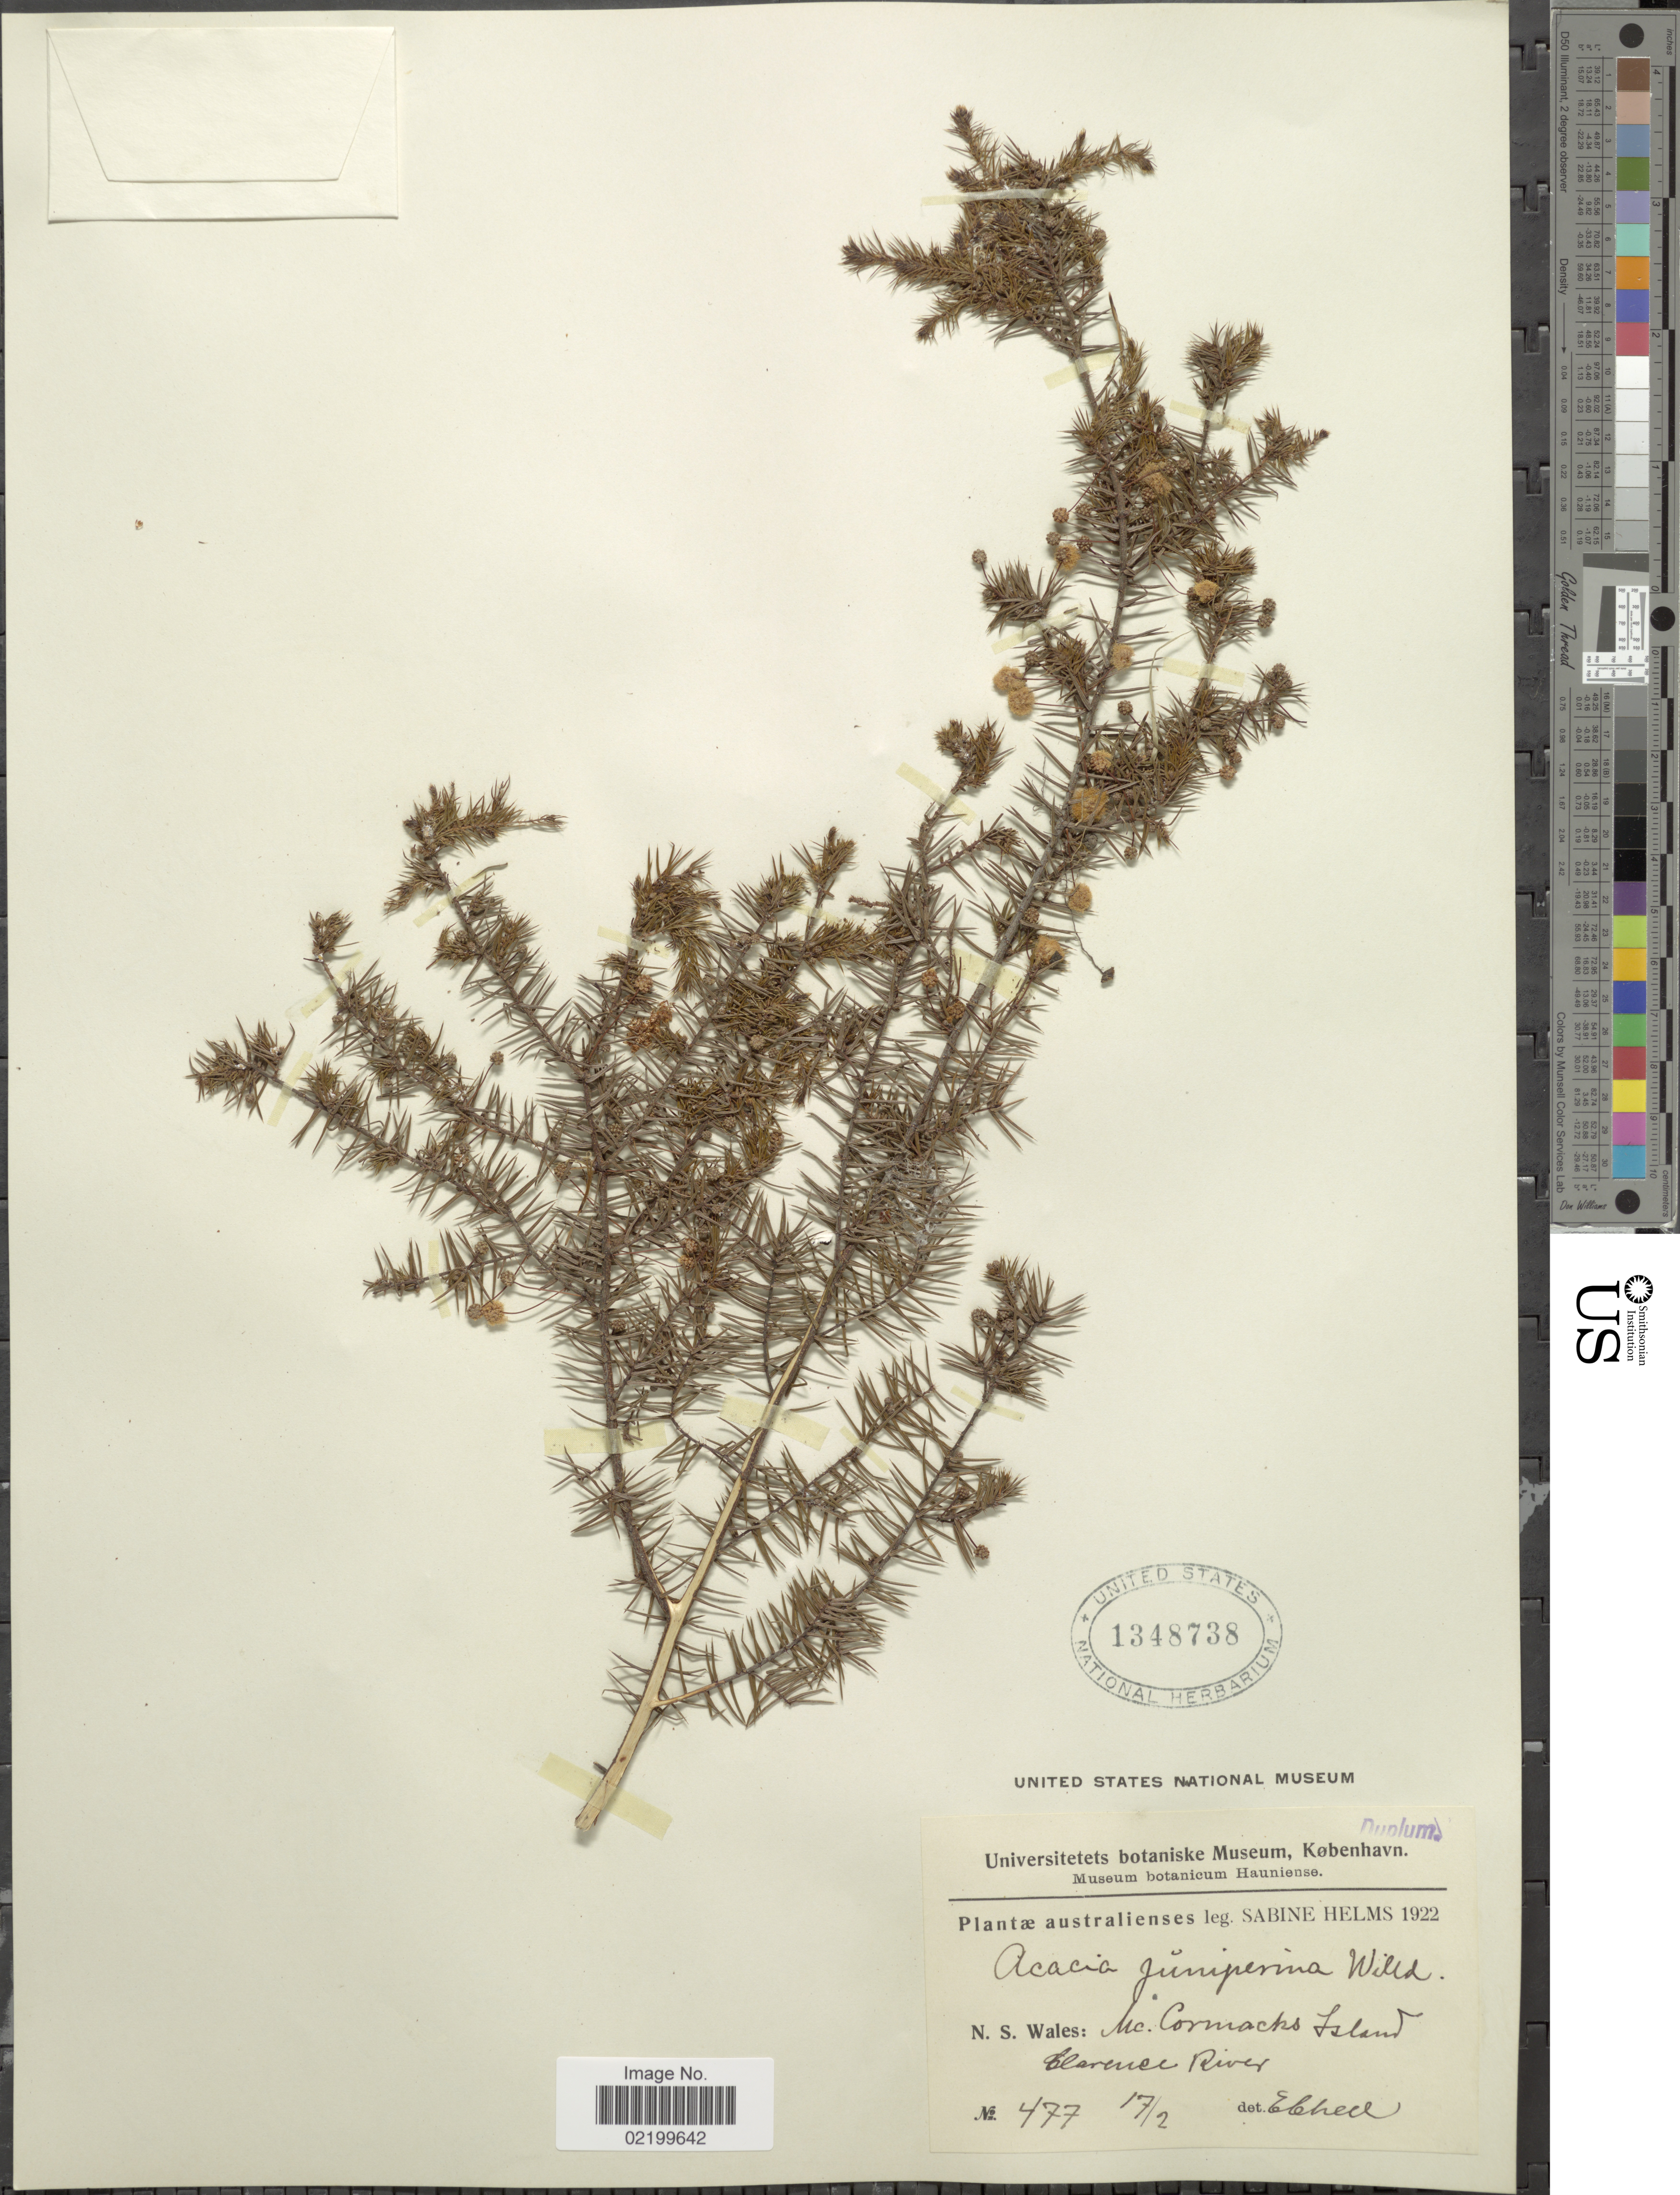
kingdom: Plantae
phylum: Tracheophyta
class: Magnoliopsida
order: Fabales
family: Fabaceae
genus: Acacia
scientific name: Acacia ulicifolia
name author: (Salisb.) Court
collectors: S. Helms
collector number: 477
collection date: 1922-02-17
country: Australia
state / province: New South Wales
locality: N.S. Wales: Mc. Cormacks Island Clarence River.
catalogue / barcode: US 1348738